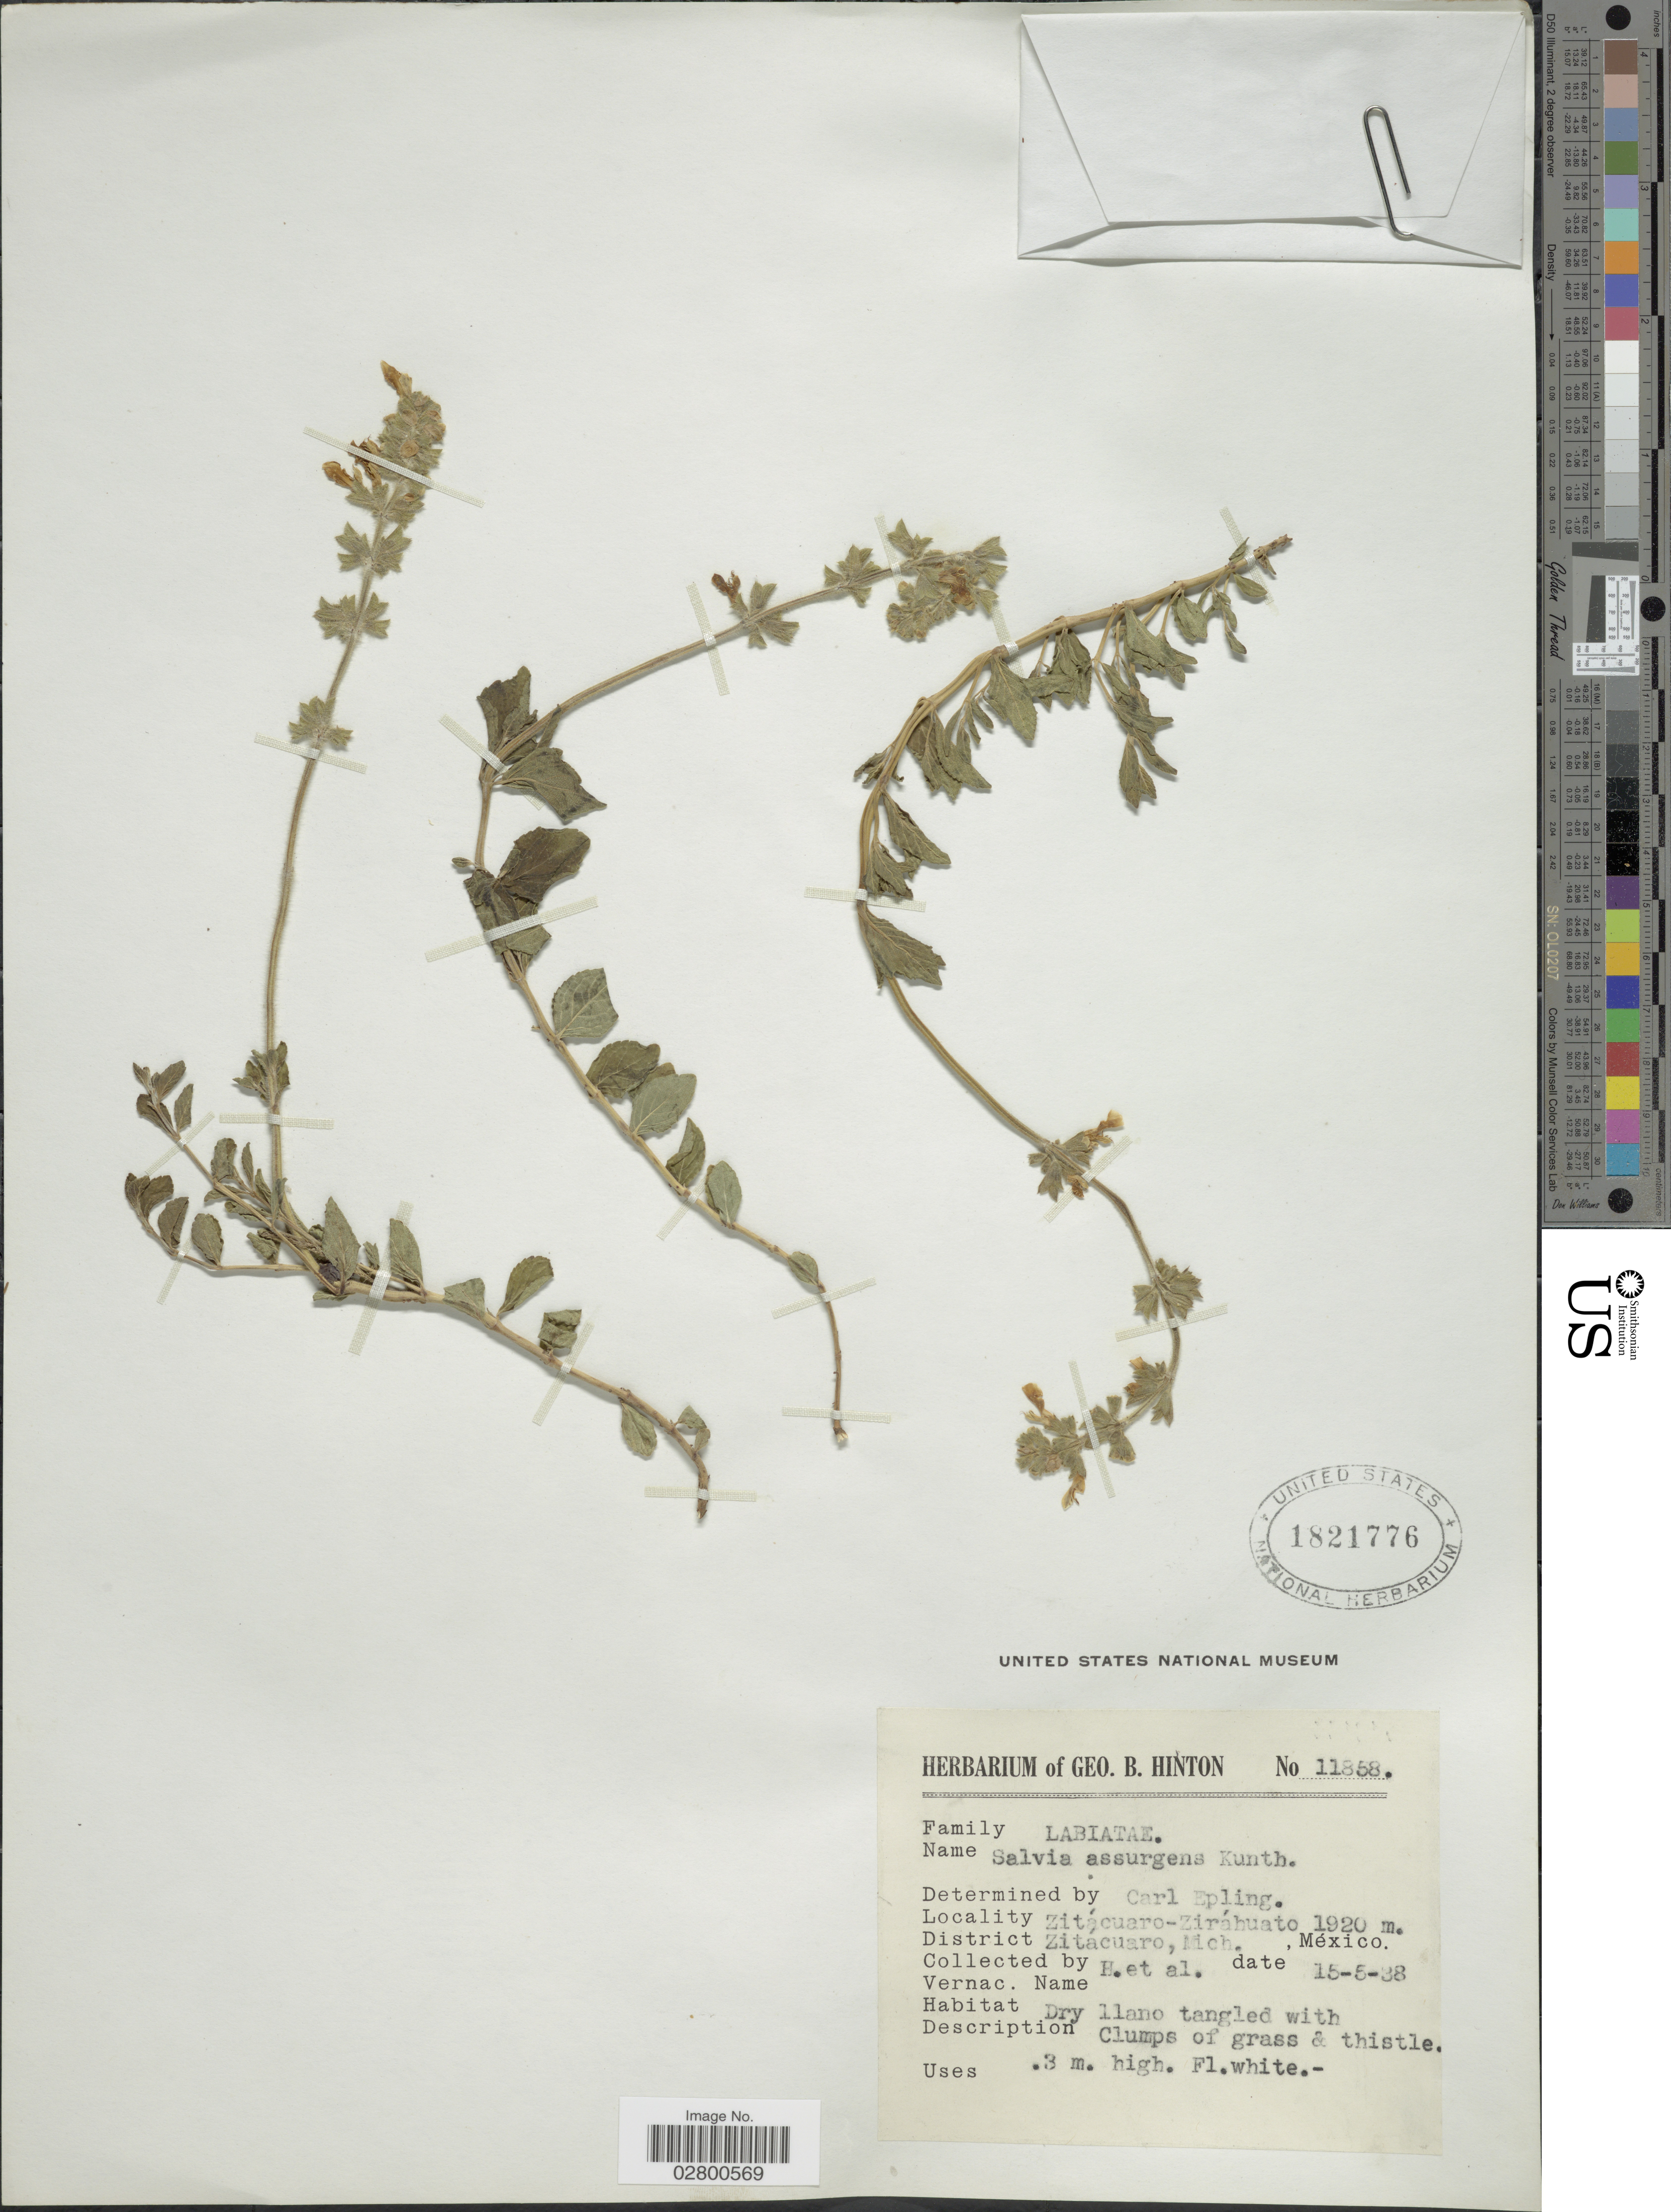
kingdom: Plantae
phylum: Tracheophyta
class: Magnoliopsida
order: Lamiales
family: Lamiaceae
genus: Salvia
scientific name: Salvia assurgens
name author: Kunth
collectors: G. B. Hinton & et al.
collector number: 11858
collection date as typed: Transcribed d/m/y: 15/5/38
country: Mexico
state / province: Michoacán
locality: Zitácuaro-Ziráhuato. District Zitácuaro.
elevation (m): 1920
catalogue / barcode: US 1821776